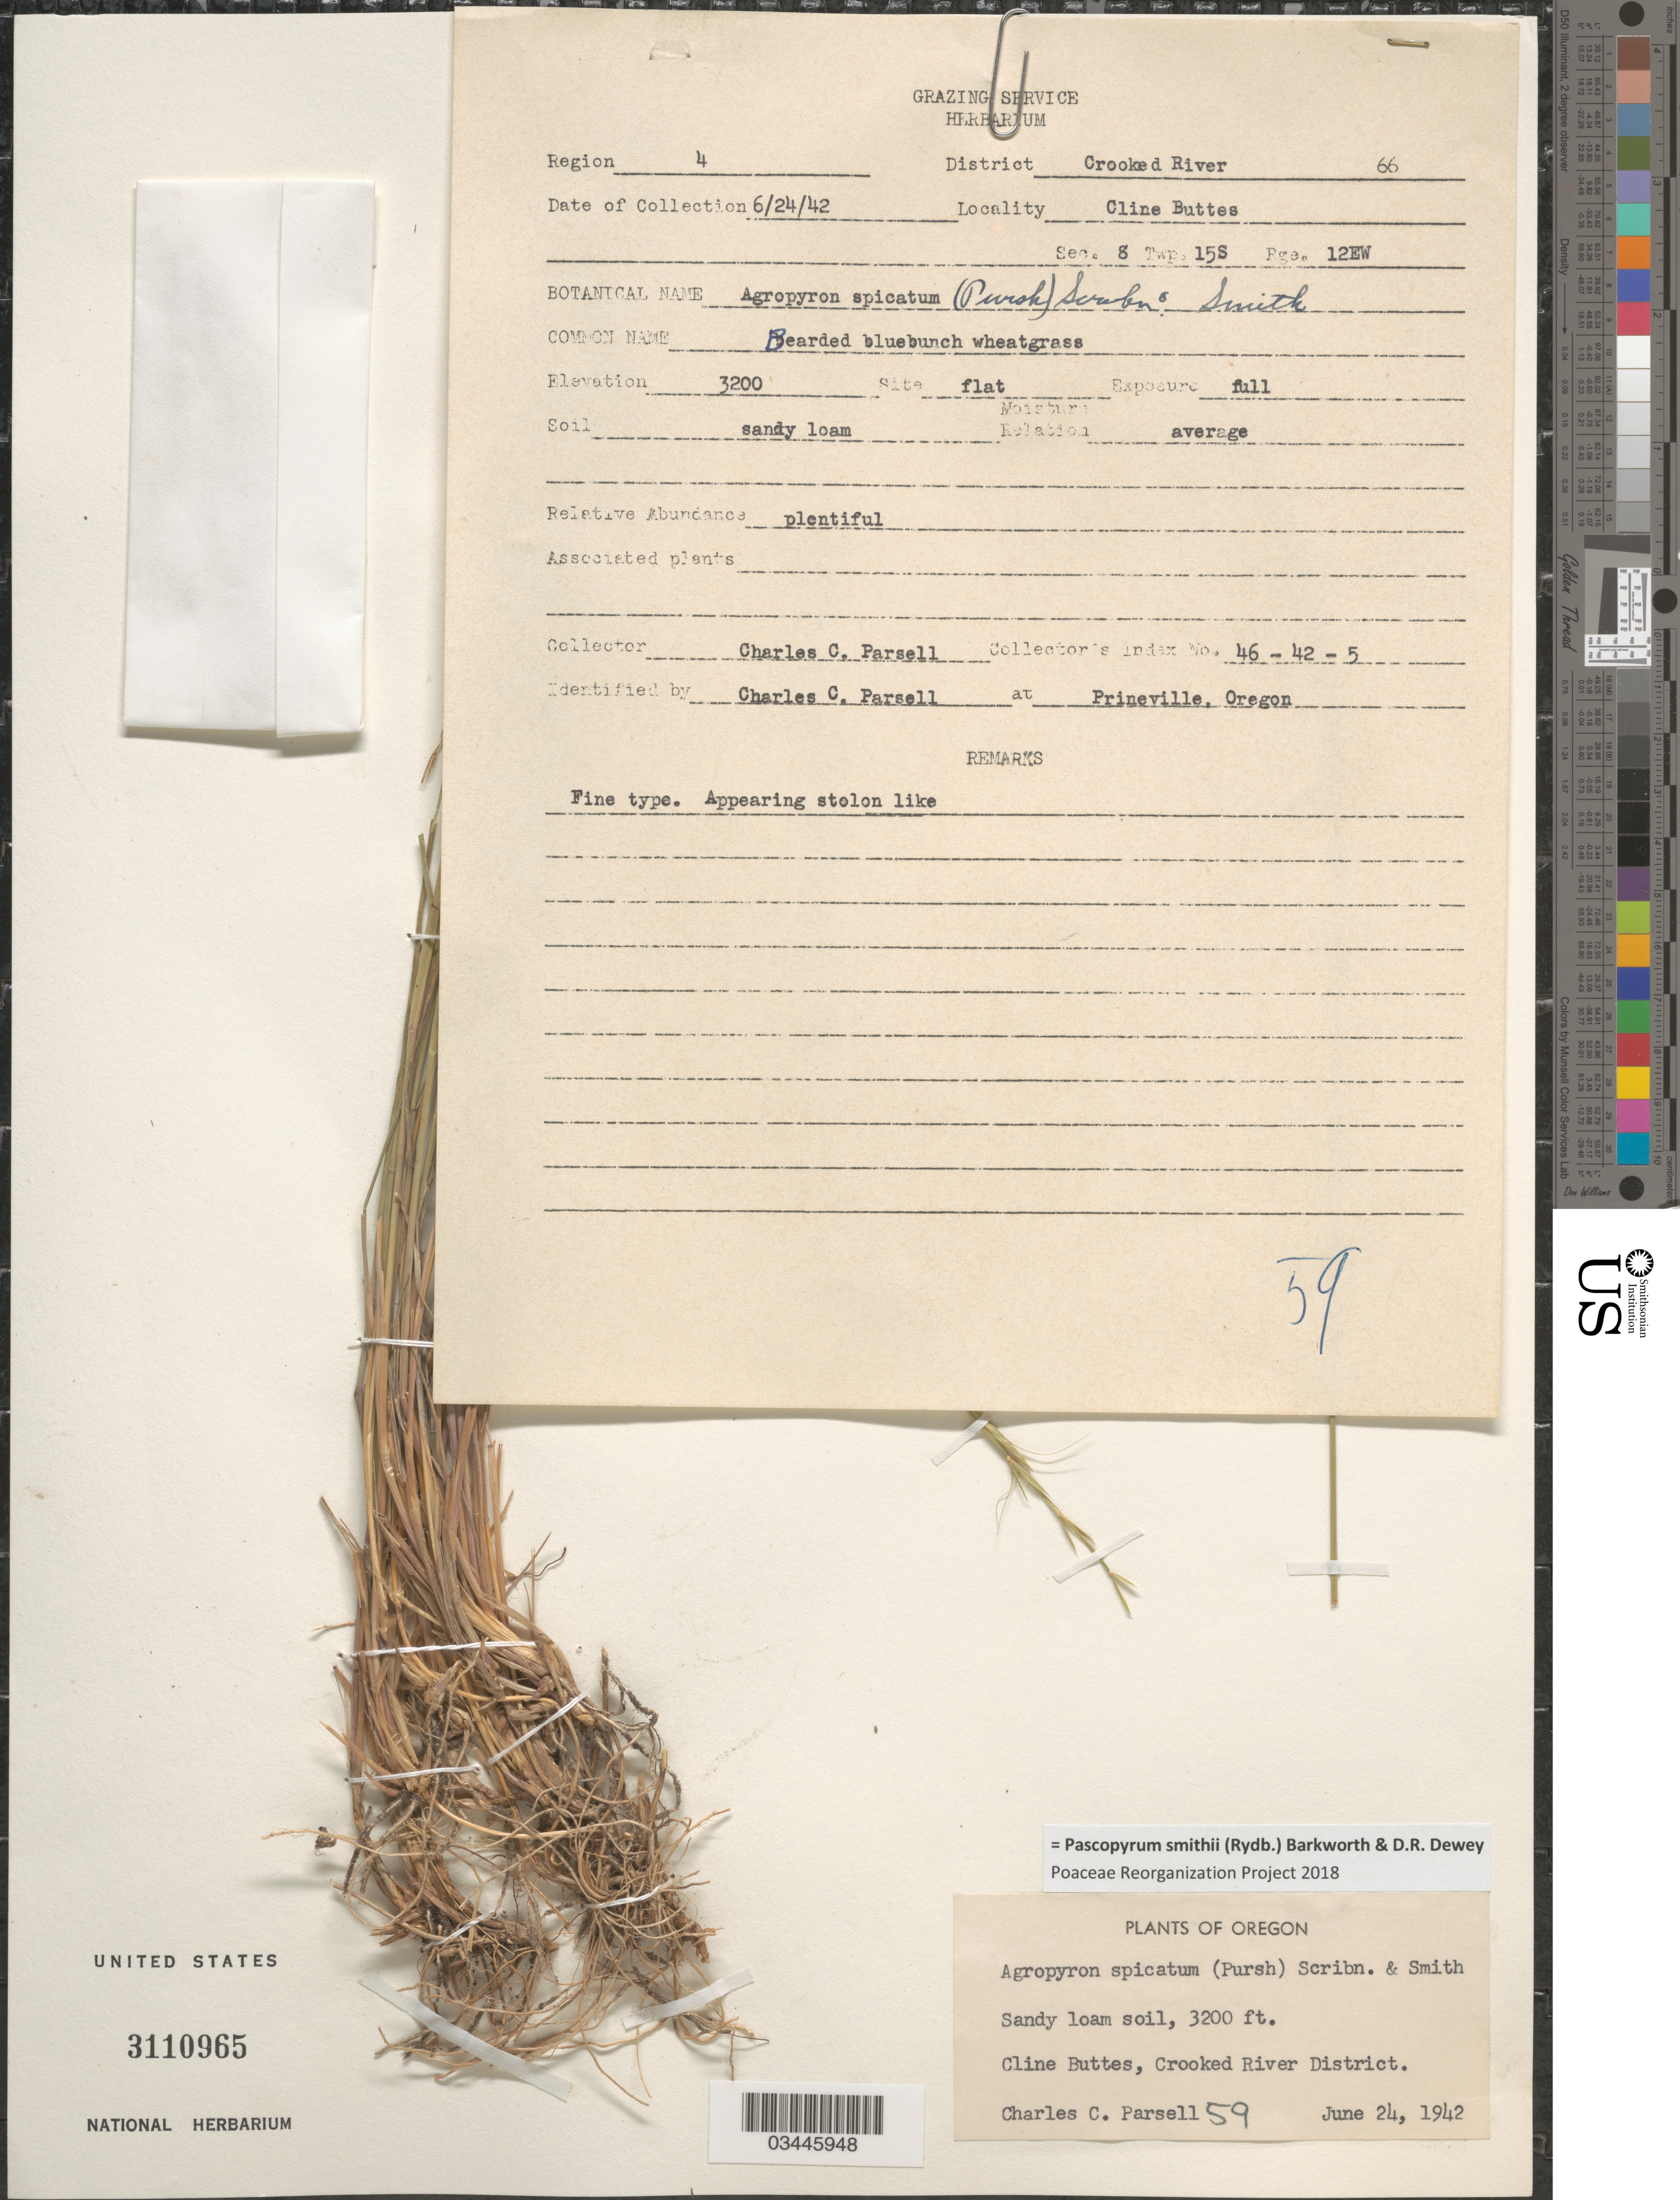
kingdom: Plantae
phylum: Tracheophyta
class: Liliopsida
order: Poales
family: Poaceae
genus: Pascopyrum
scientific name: Pascopyrum smithii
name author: (Rydb.) Barkworth & Dewey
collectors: C. Parsell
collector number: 59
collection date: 1942-06-24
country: United States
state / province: Oregon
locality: Cline Buttes, Crooked River District. Region 4. Sec. 8 Twp. 15S Rge. 12EW.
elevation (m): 975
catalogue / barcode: US 3110965